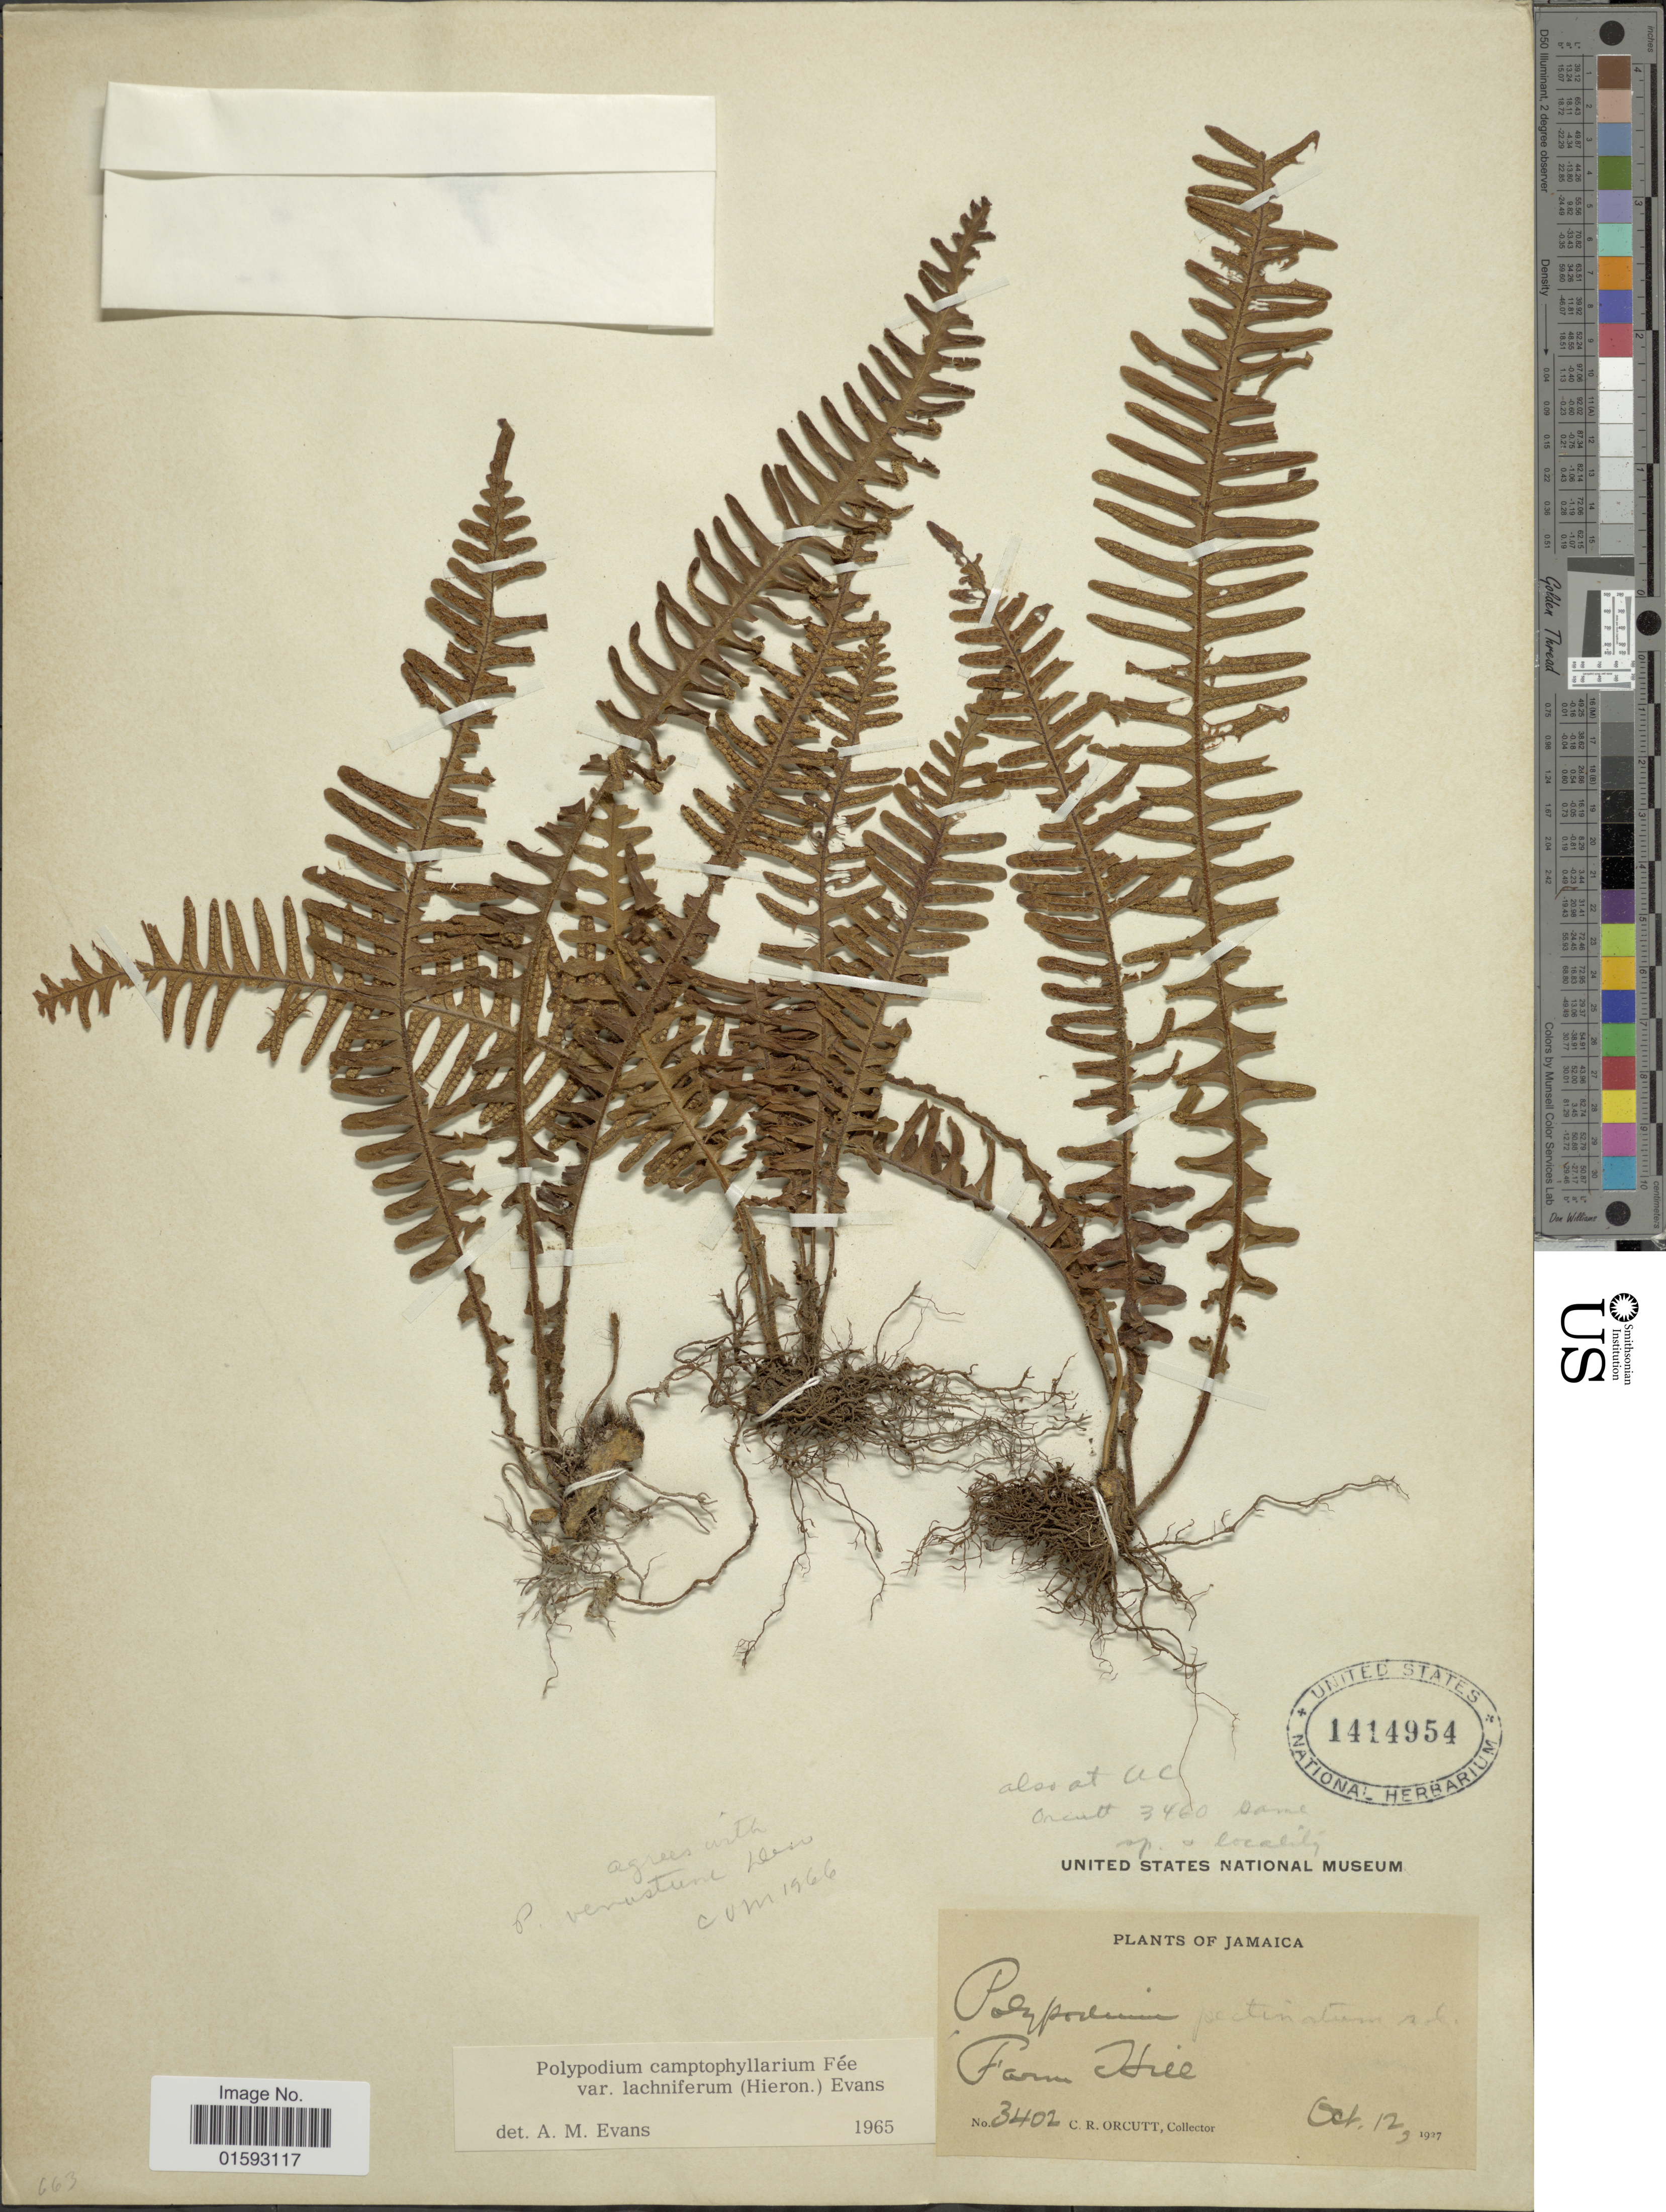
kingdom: Plantae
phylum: Tracheophyta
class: Polypodiopsida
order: Polypodiales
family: Polypodiaceae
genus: Pecluma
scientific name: Pecluma camptophyllaria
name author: (Fée) M.G. Price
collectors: C. R. Orcutt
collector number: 3402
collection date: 1927-10-12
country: Jamaica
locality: Farm Hill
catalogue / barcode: US 1414954